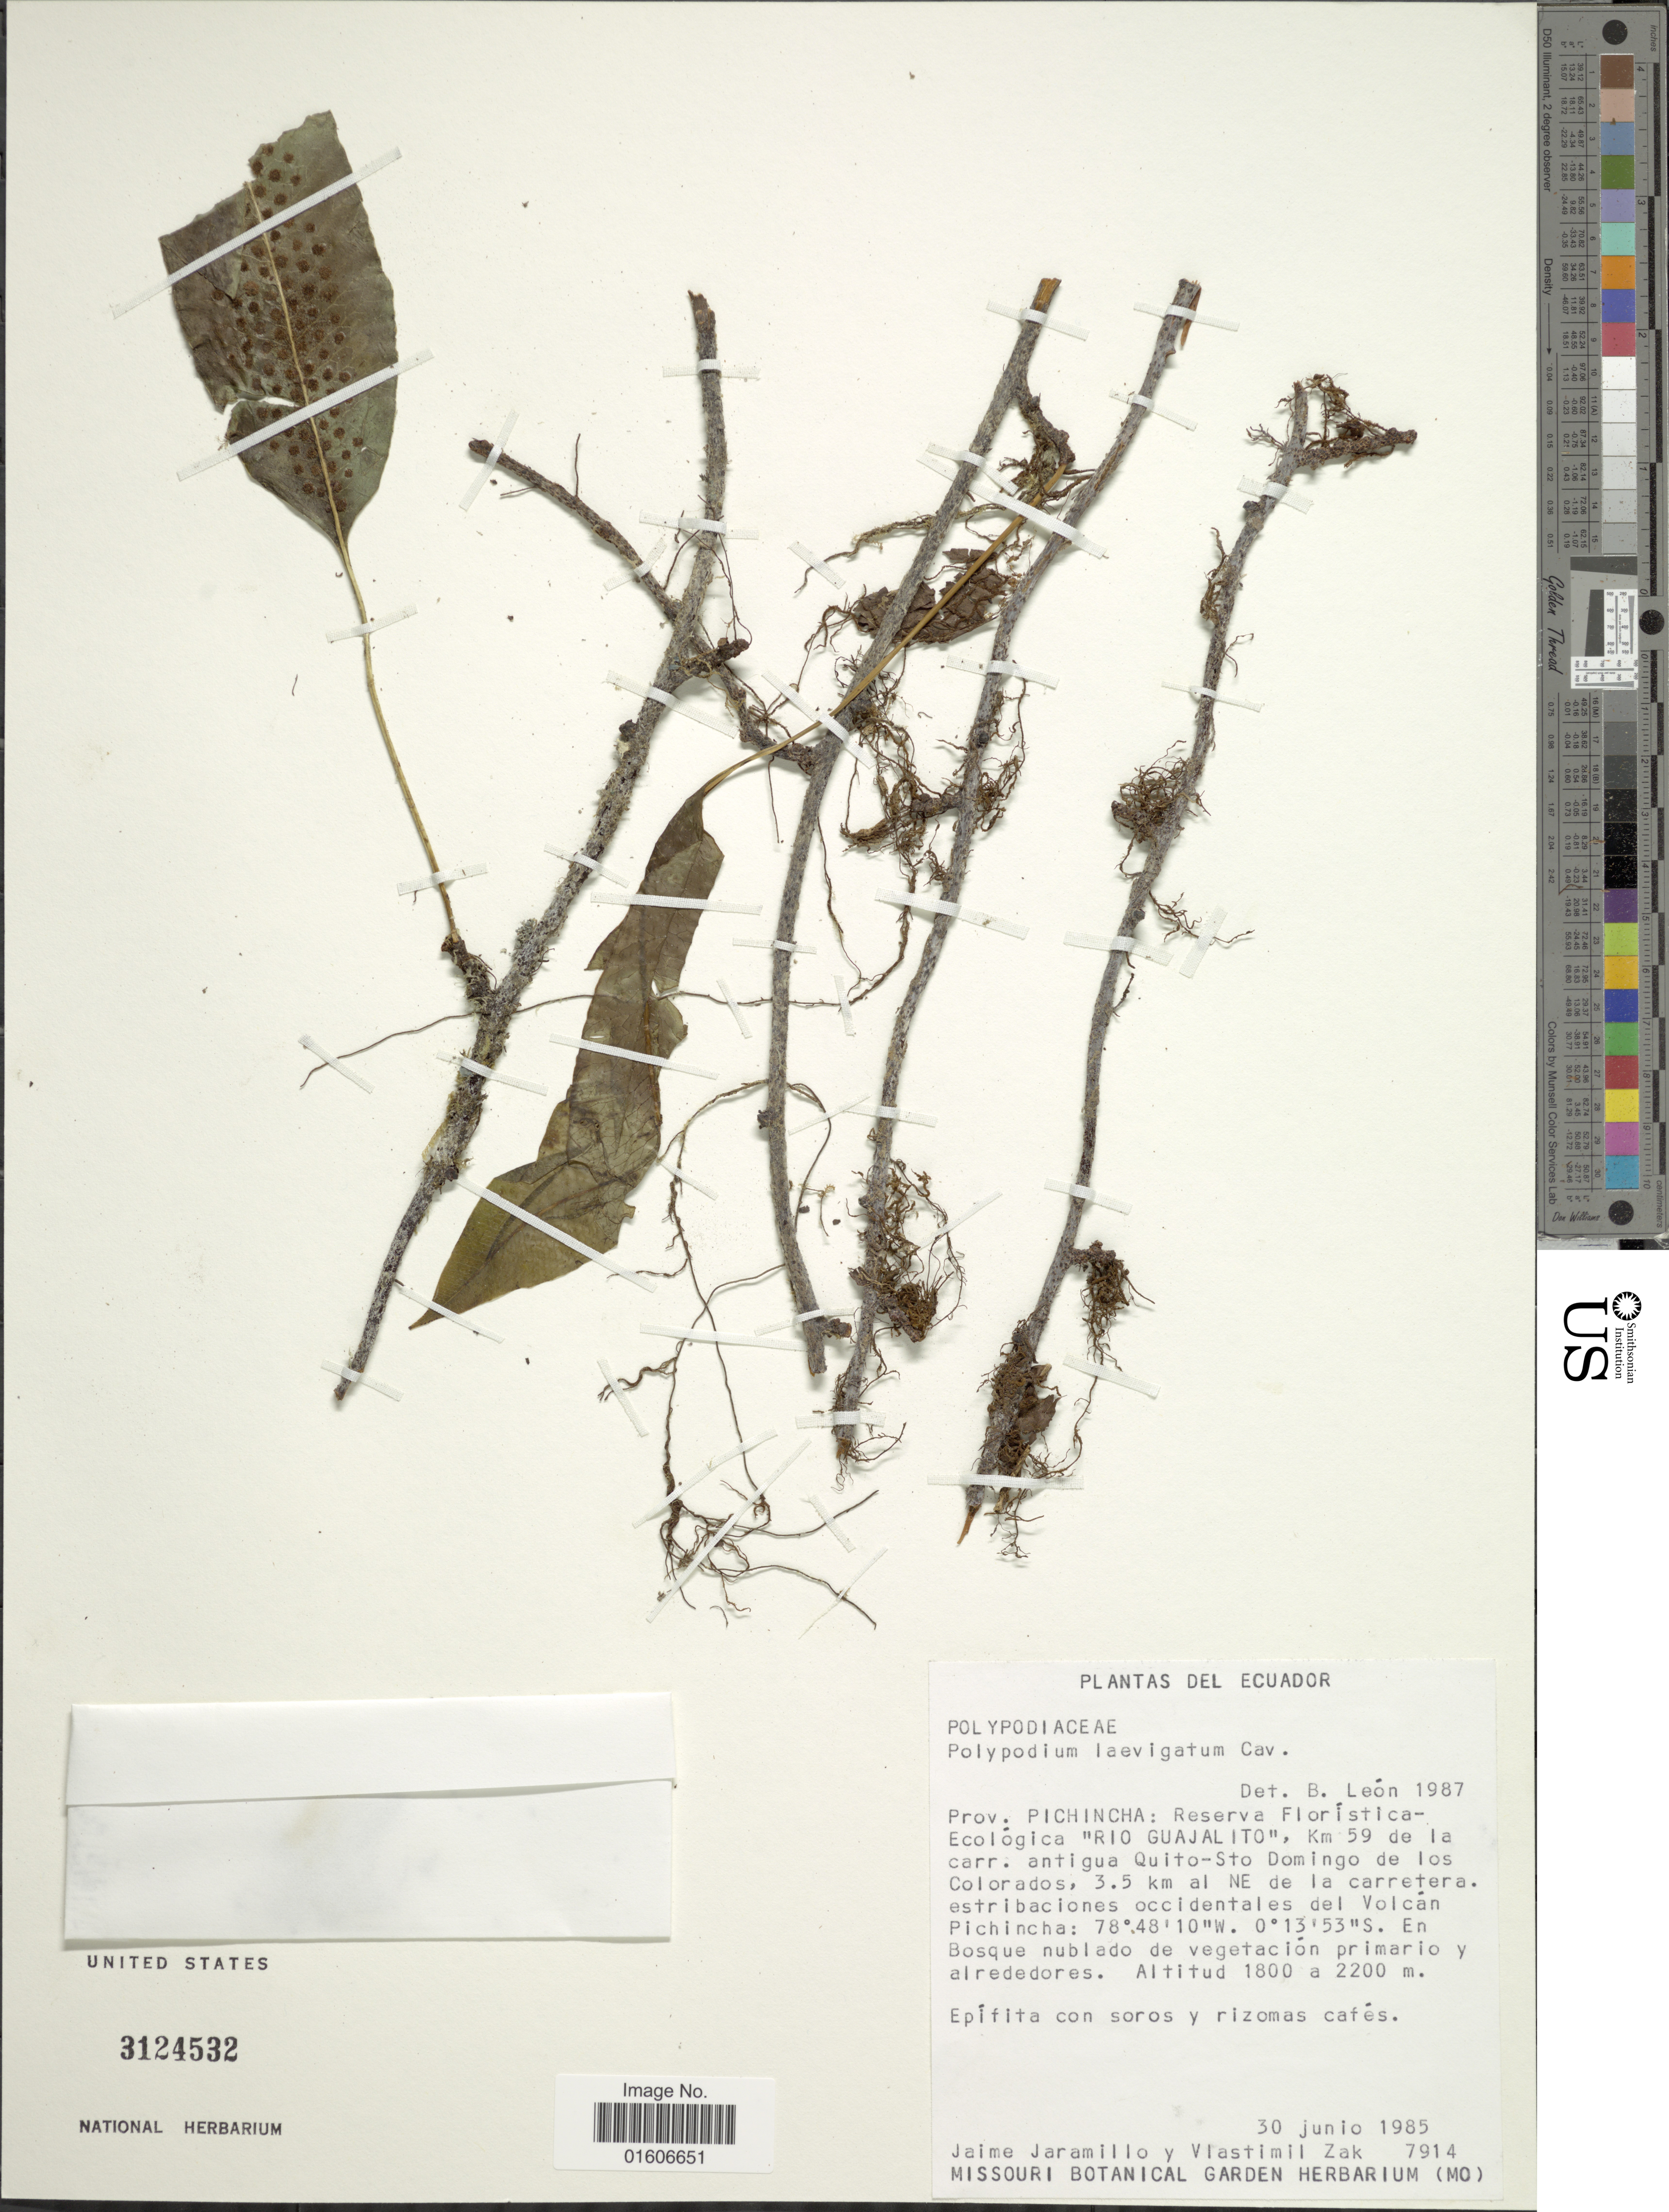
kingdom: Plantae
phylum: Tracheophyta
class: Polypodiopsida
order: Polypodiales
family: Polypodiaceae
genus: Serpocaulon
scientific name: Serpocaulon levigatum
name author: (Cav.) A.R. Sm.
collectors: J. Jaramillo & V. Zak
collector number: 7914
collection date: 1985-06-30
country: Ecuador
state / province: Pichincha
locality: Prov. Pichincha: Reserva Flrostica-Ecologica "Rio Guajalito", Km 59 de la carr. antigua Quito-Sto Domingo de los Colorados, 3.5 km al NE de la carretera, estribaciones occidentales del Volcán Pichincha.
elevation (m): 1800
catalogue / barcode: US 3124532